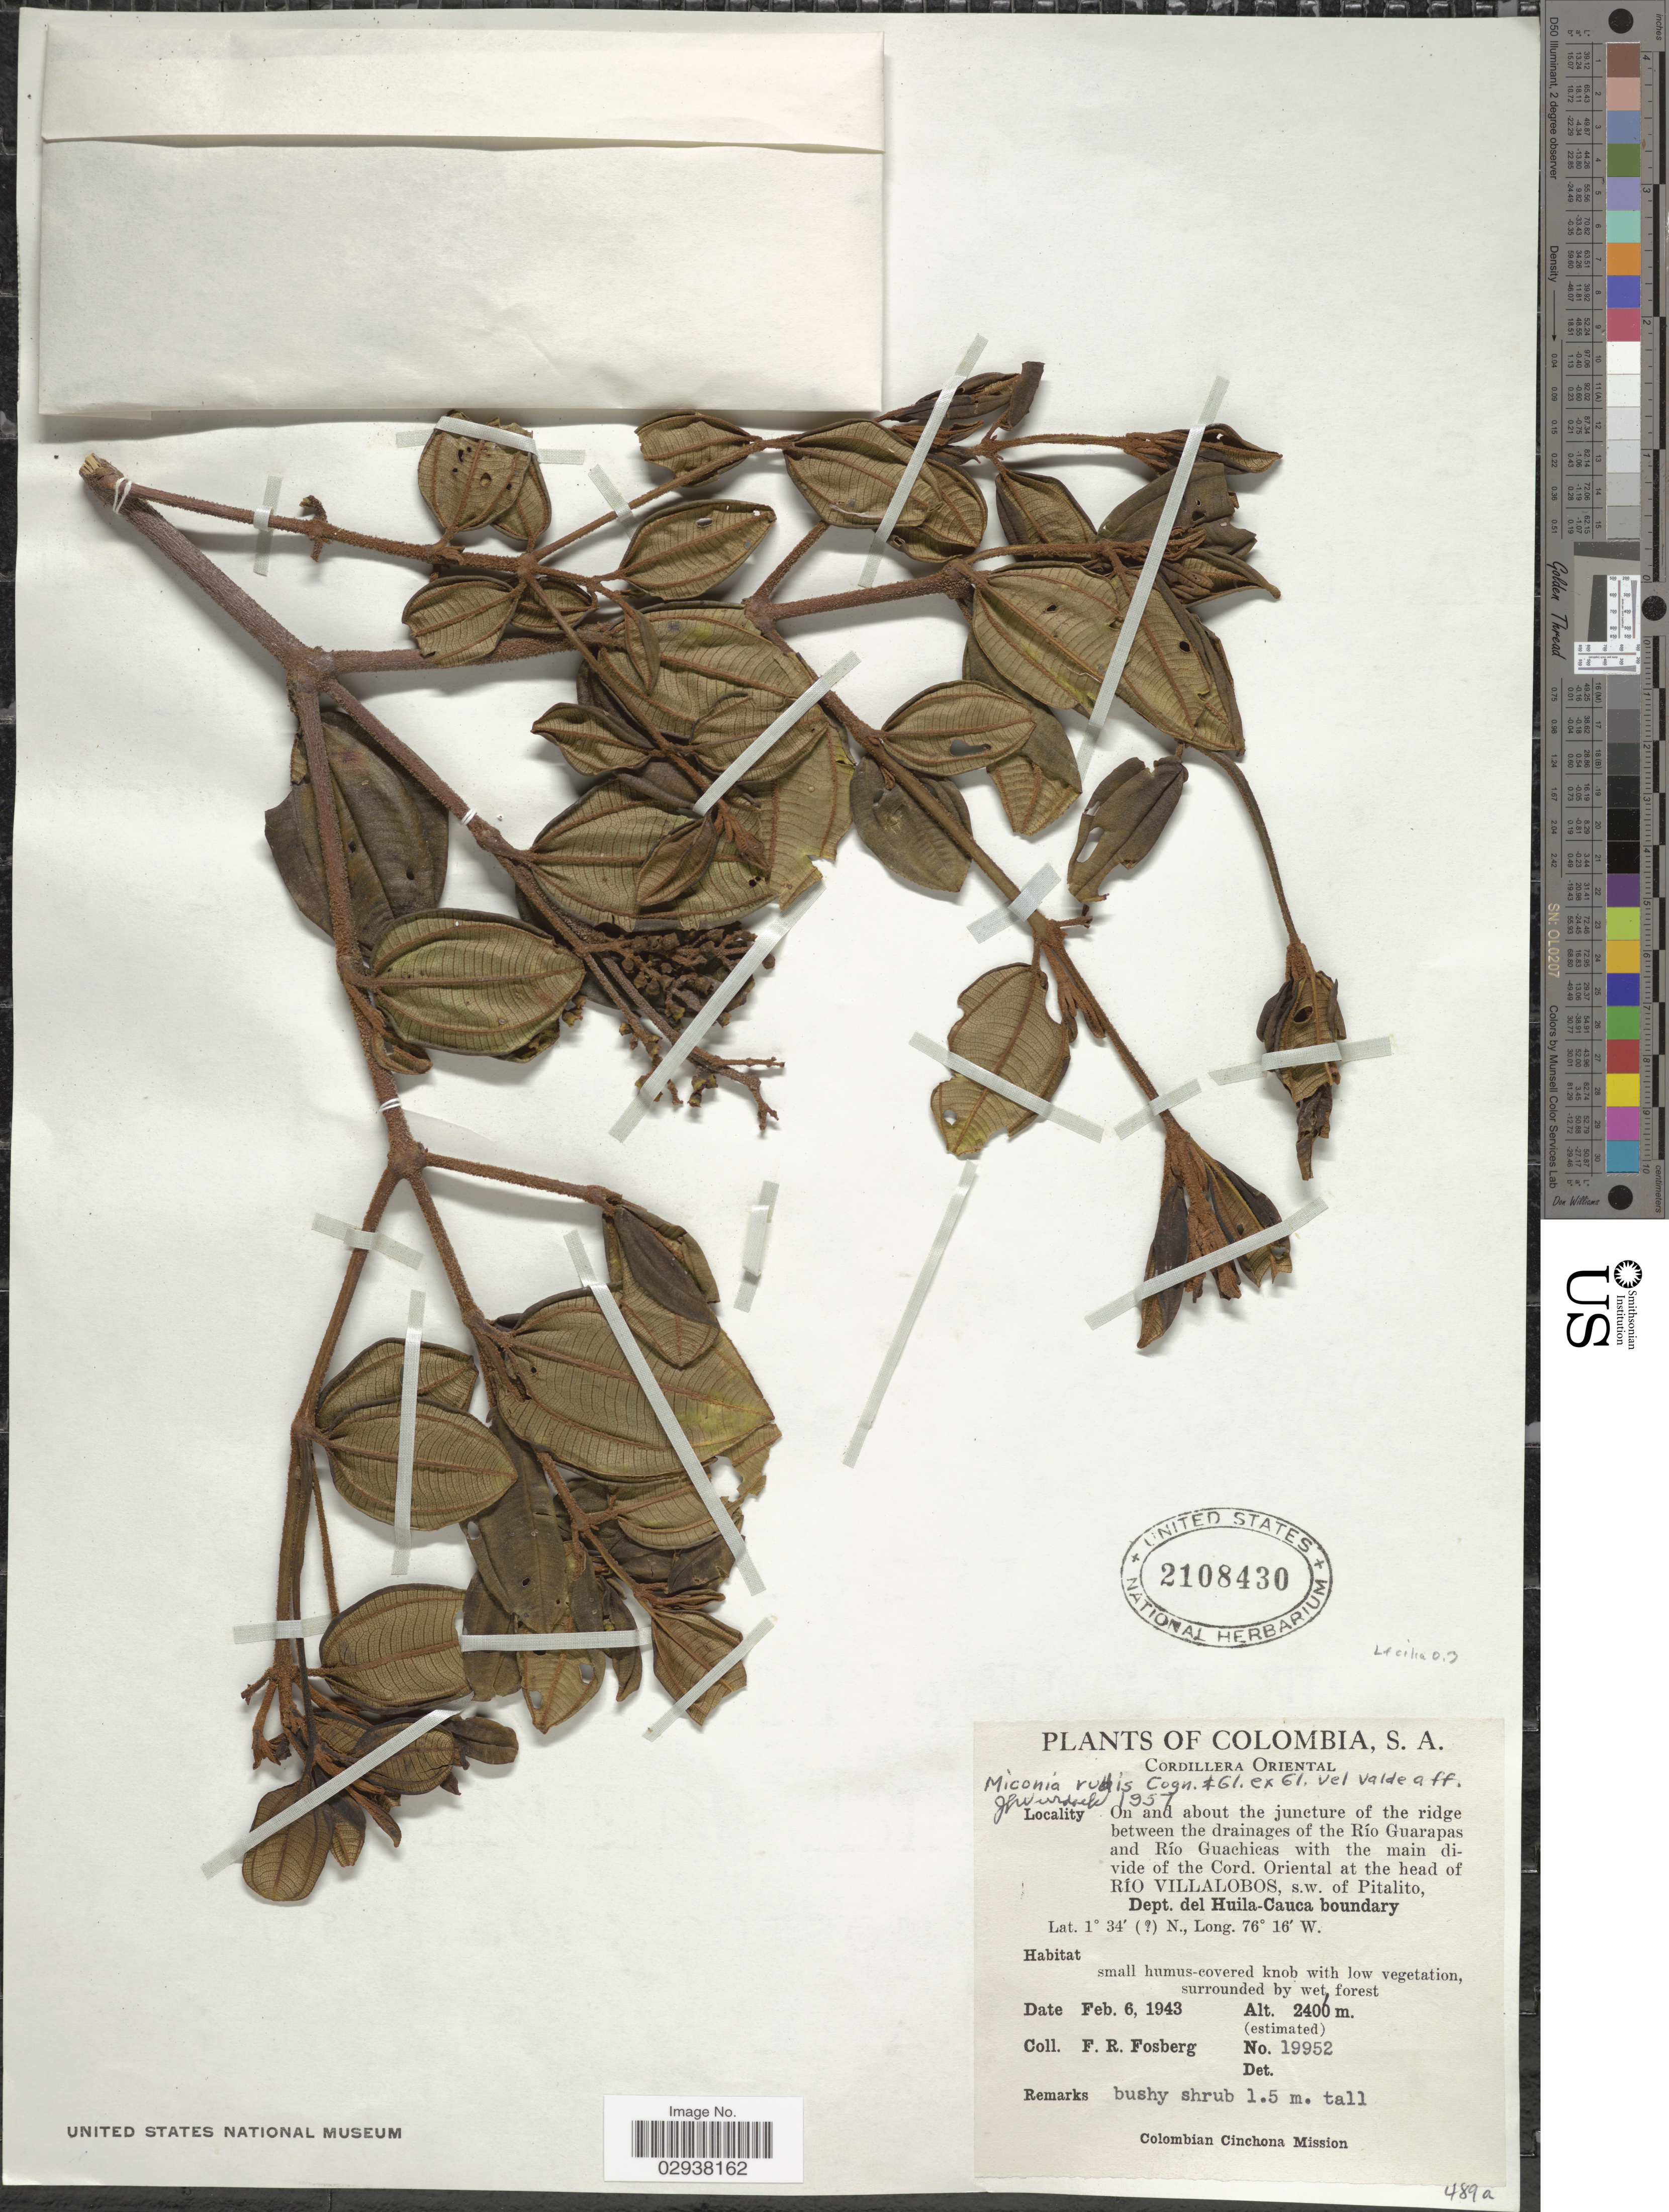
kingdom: Plantae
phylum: Tracheophyta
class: Magnoliopsida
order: Myrtales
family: Melastomataceae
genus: Miconia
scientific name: Miconia cladonia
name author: Gleason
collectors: F. R. Fosberg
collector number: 19952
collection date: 1943-02-06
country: Colombia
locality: Cordillera Oriental. On and about the juncture of the ridge between the drainage of the Río Guarapas and Río Guachicas with the main divide of the Cord. Oriental at the head of Río Villalobos, s.w. of Pitalito, Dept. del Huila-Cauca boundary.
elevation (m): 2400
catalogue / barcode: US 2108430